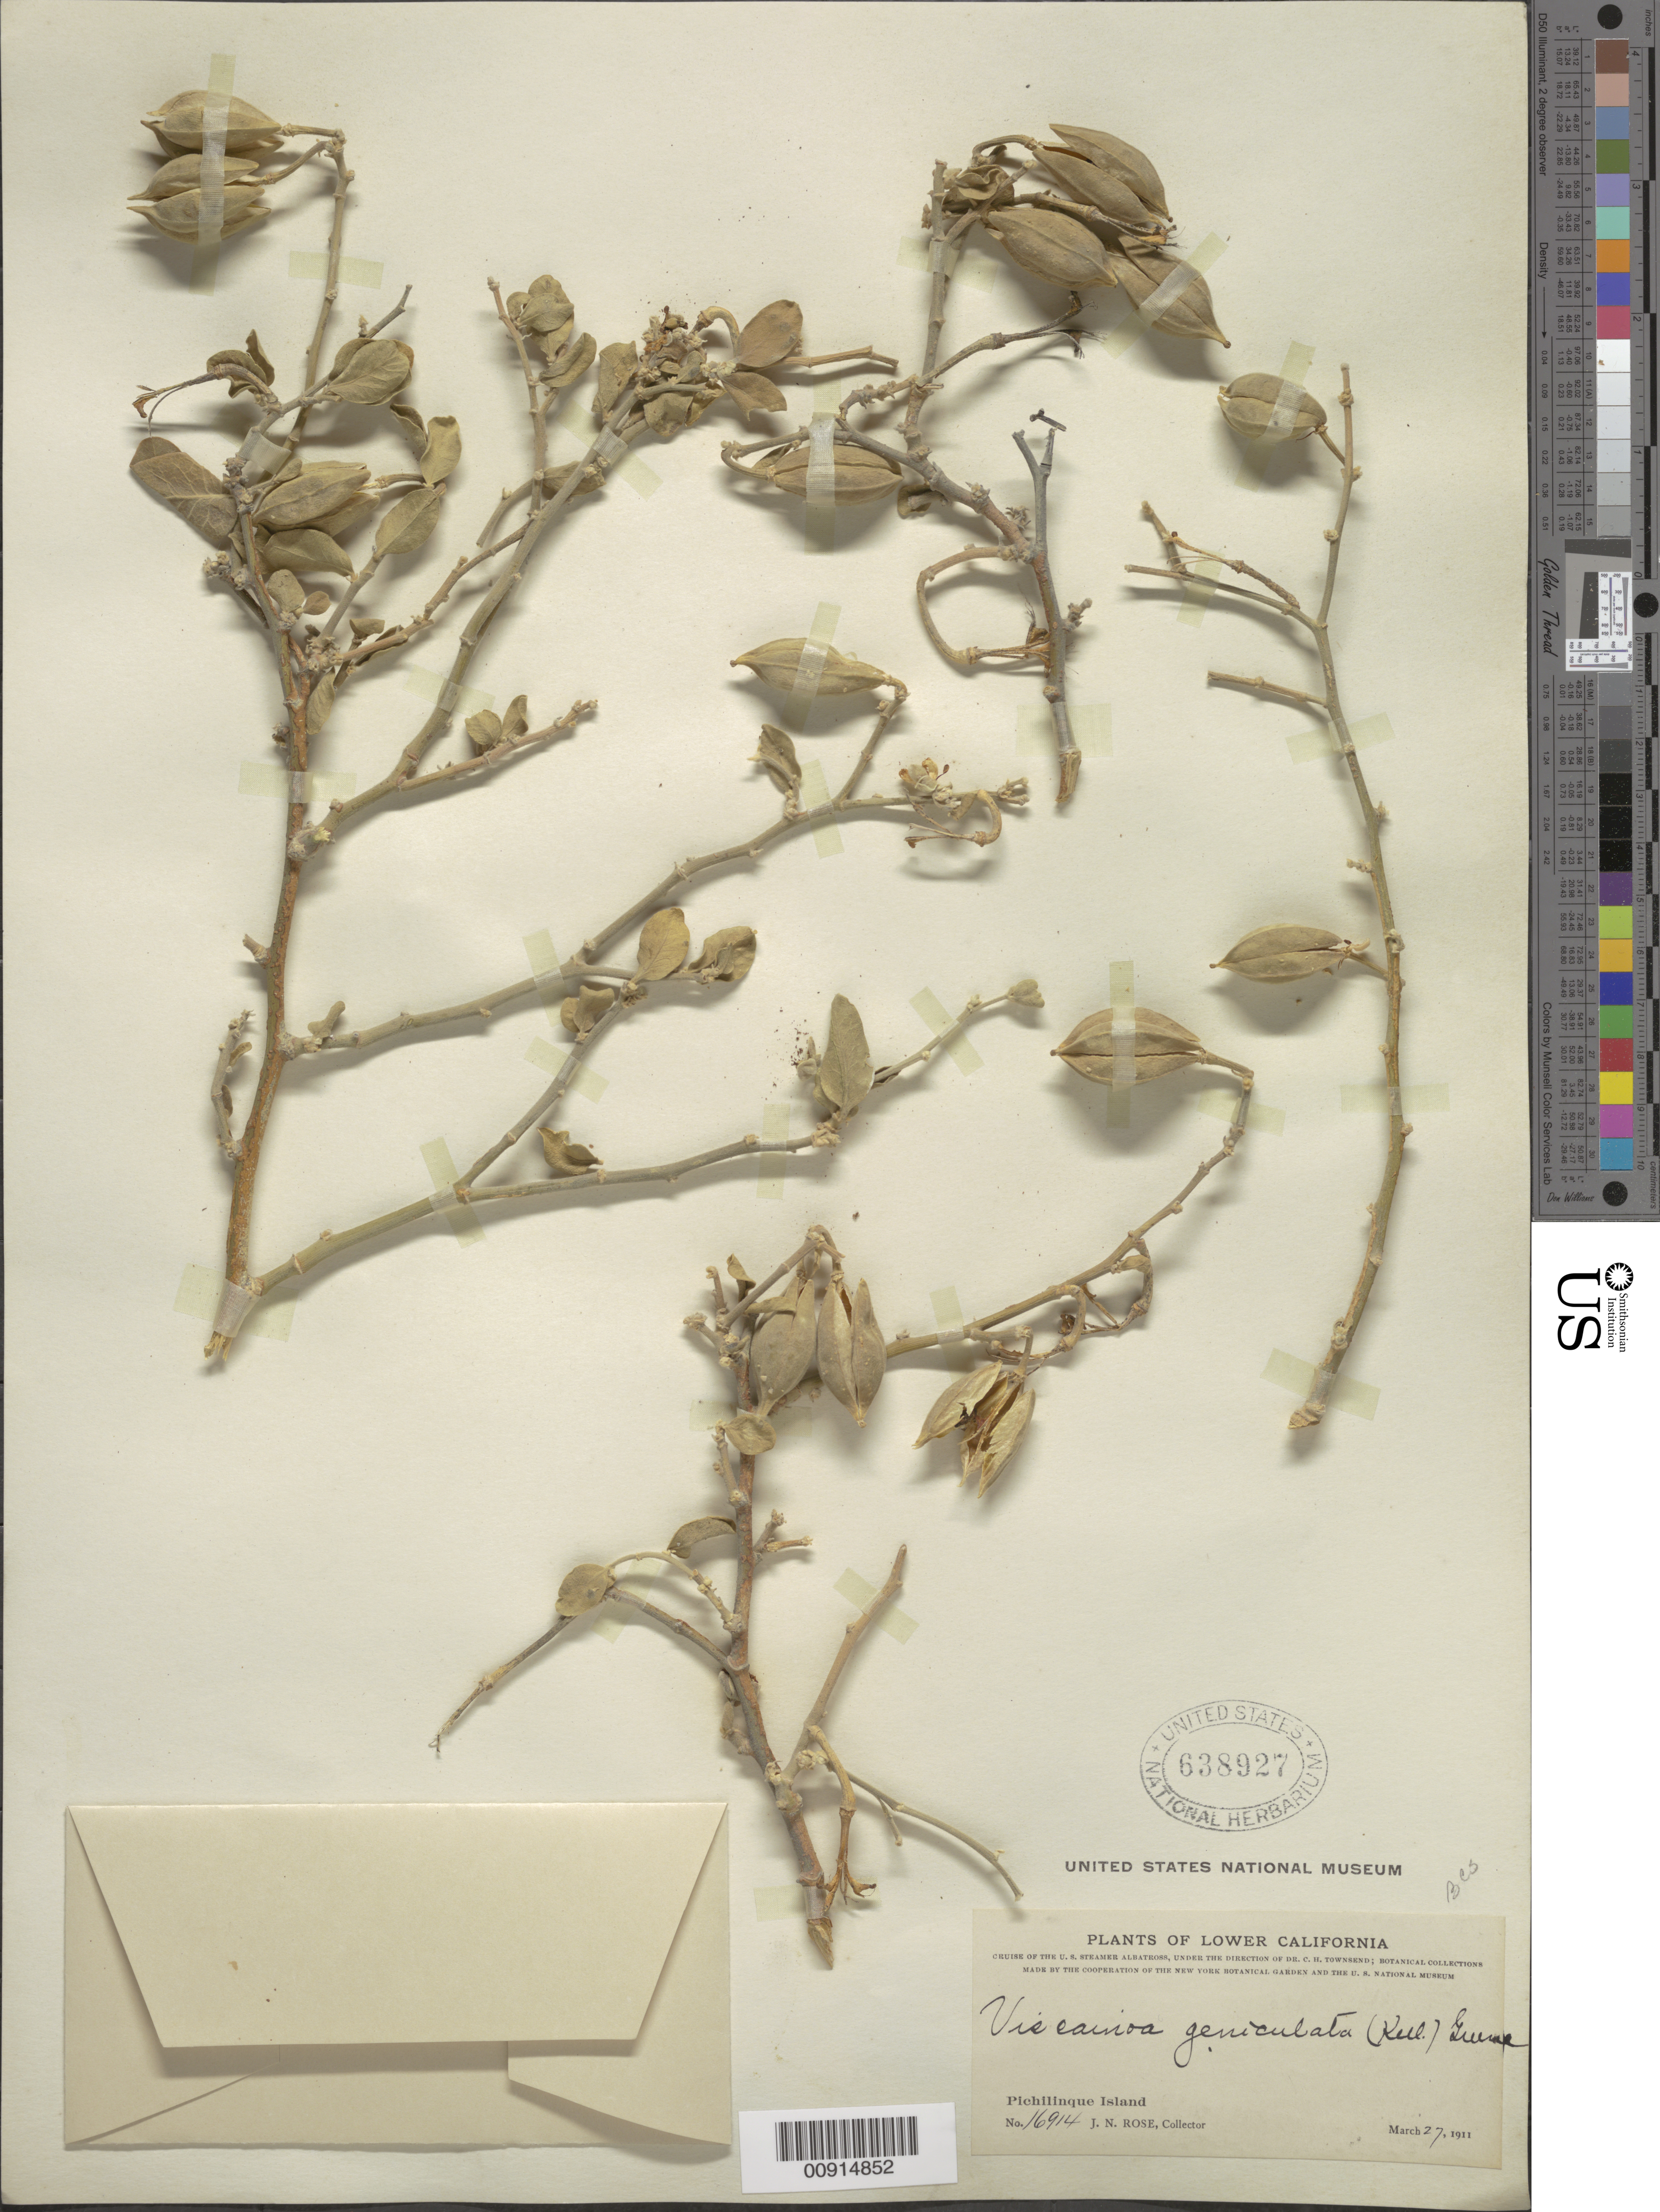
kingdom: Plantae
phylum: Tracheophyta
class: Magnoliopsida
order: Zygophyllales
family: Zygophyllaceae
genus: Viscainoa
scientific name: Viscainoa geniculata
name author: (Kellogg) Greene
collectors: J. N. Rose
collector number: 16914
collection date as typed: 27 Mar 1911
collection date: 1911-03-27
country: Mexico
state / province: Baja California Sur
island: Isla Pichilinque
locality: Pichilinque Island. Lower California.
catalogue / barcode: US 638927